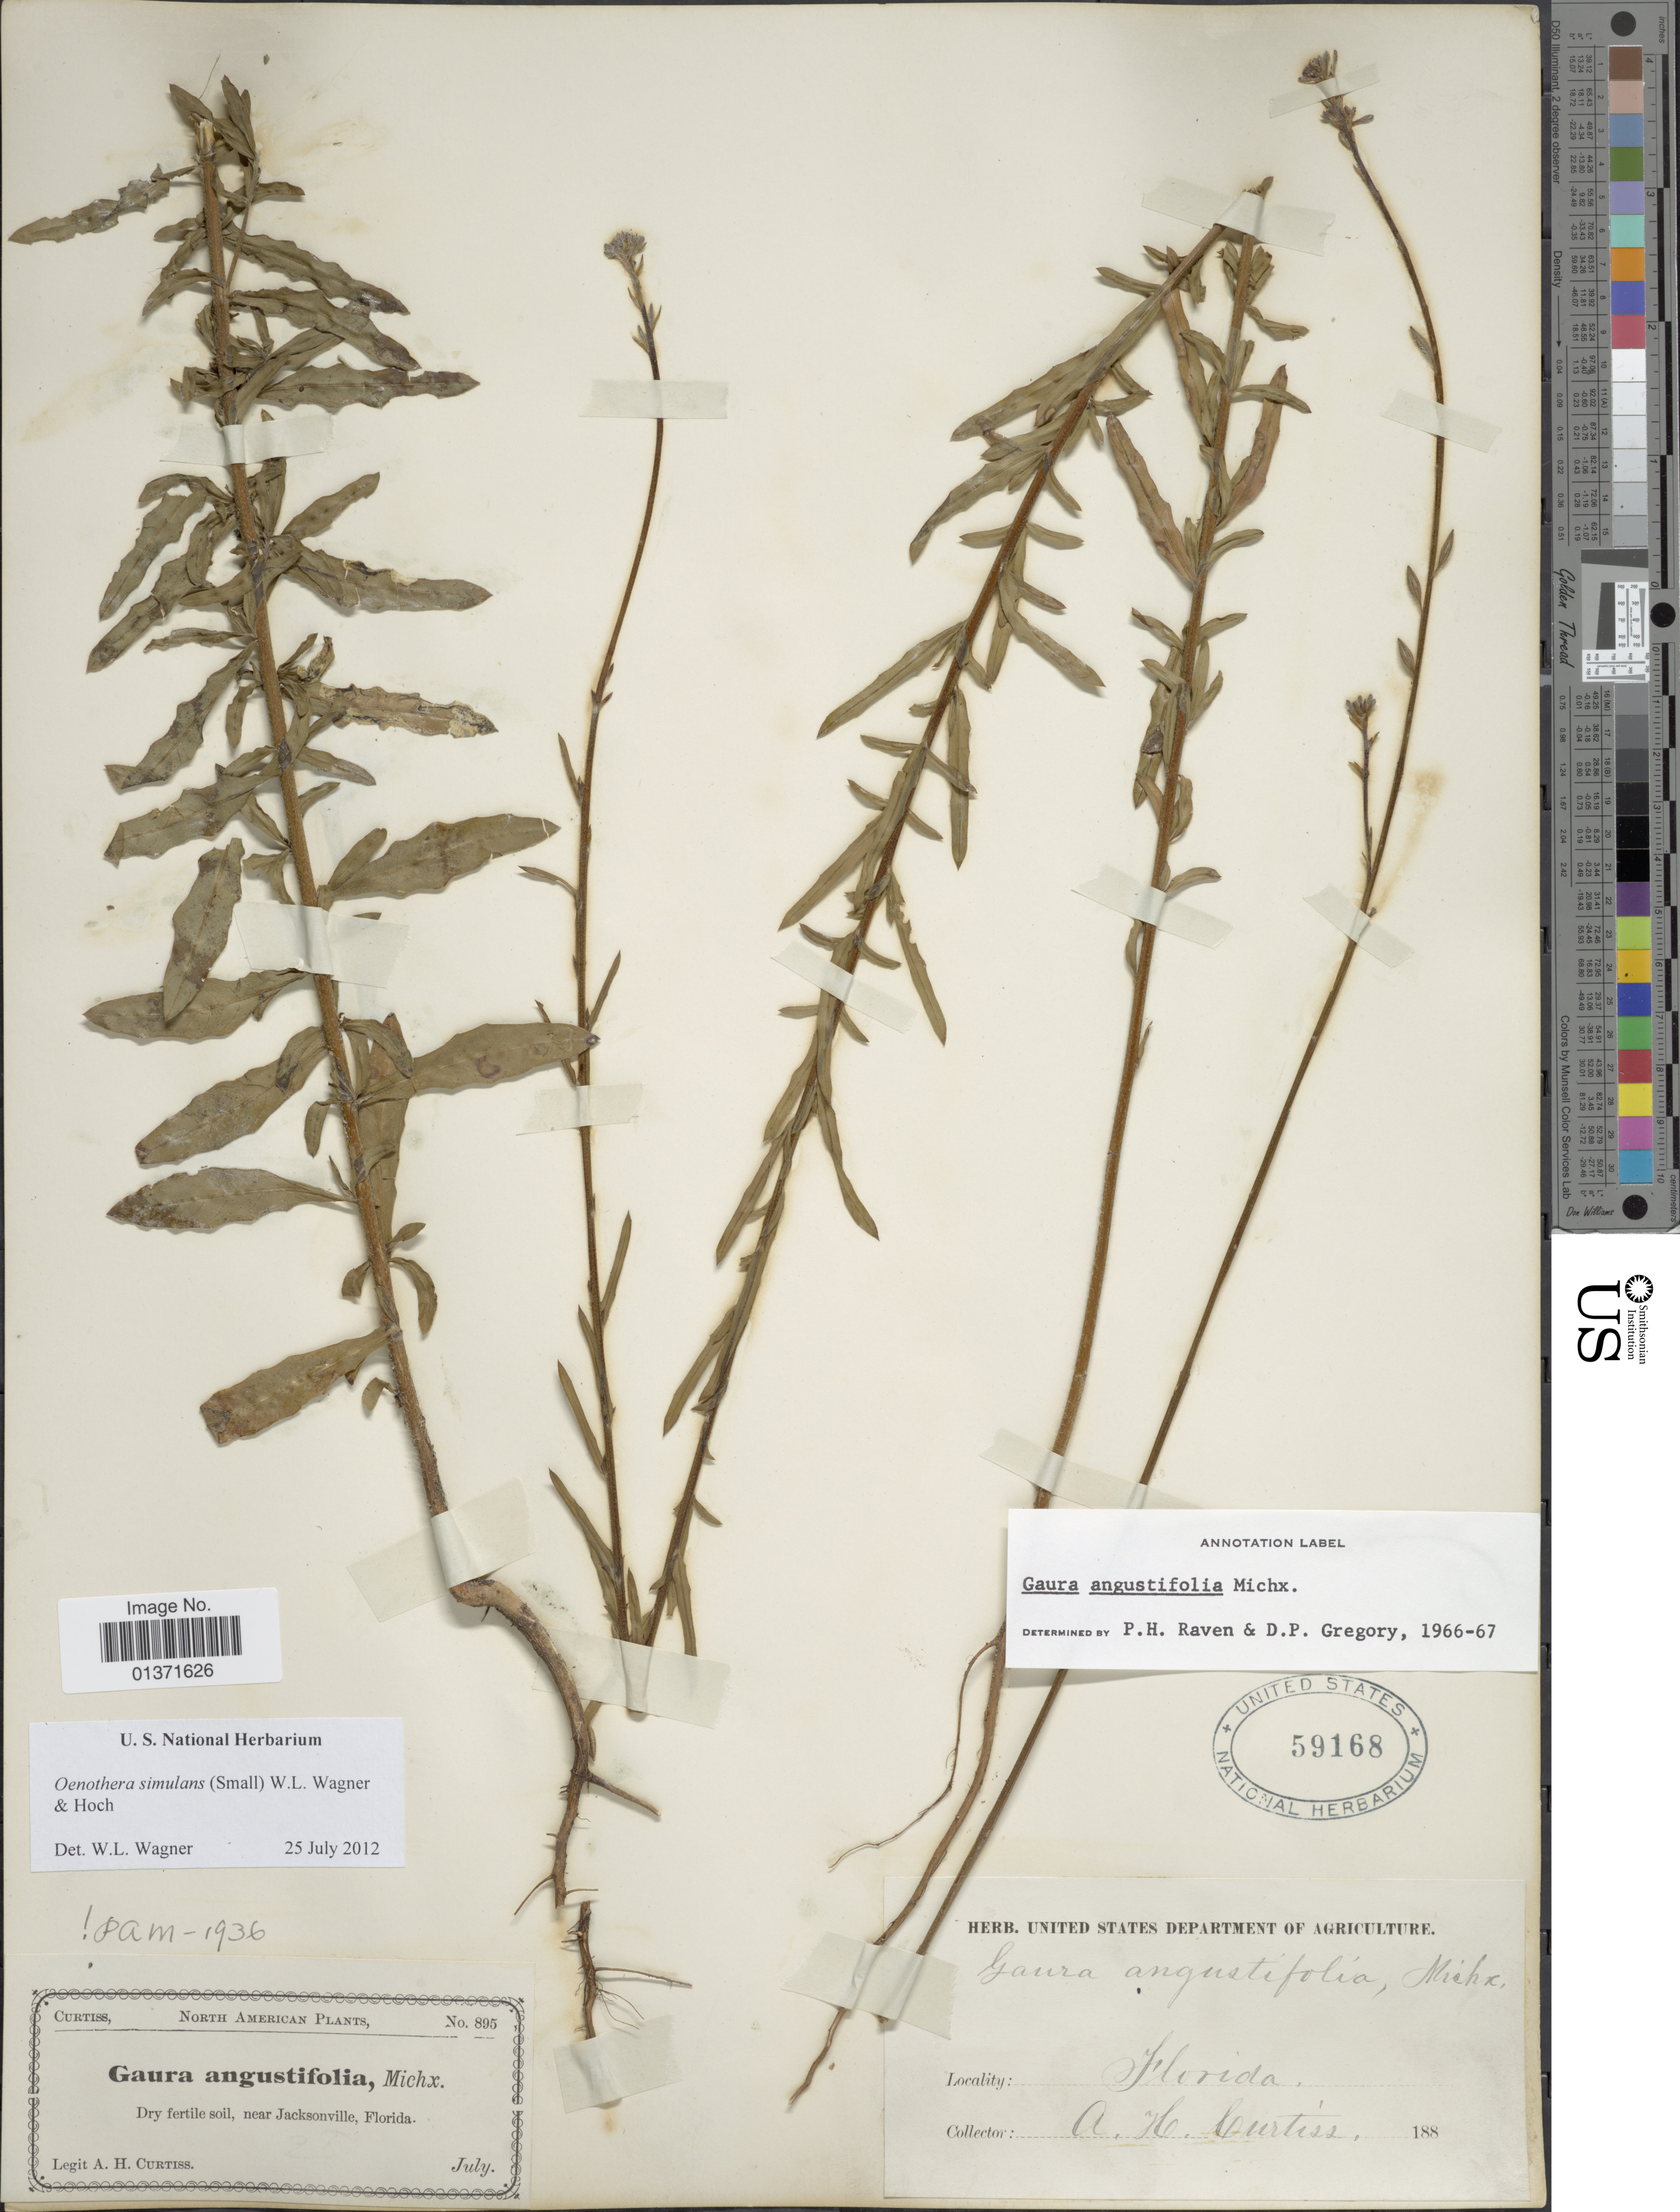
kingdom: Plantae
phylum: Tracheophyta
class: Magnoliopsida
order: Myrtales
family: Onagraceae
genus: Oenothera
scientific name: Oenothera simulans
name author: Michx.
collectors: A. H. Curtiss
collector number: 895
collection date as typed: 188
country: United States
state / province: Florida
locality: North America, near Jacksonville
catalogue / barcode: US 59168